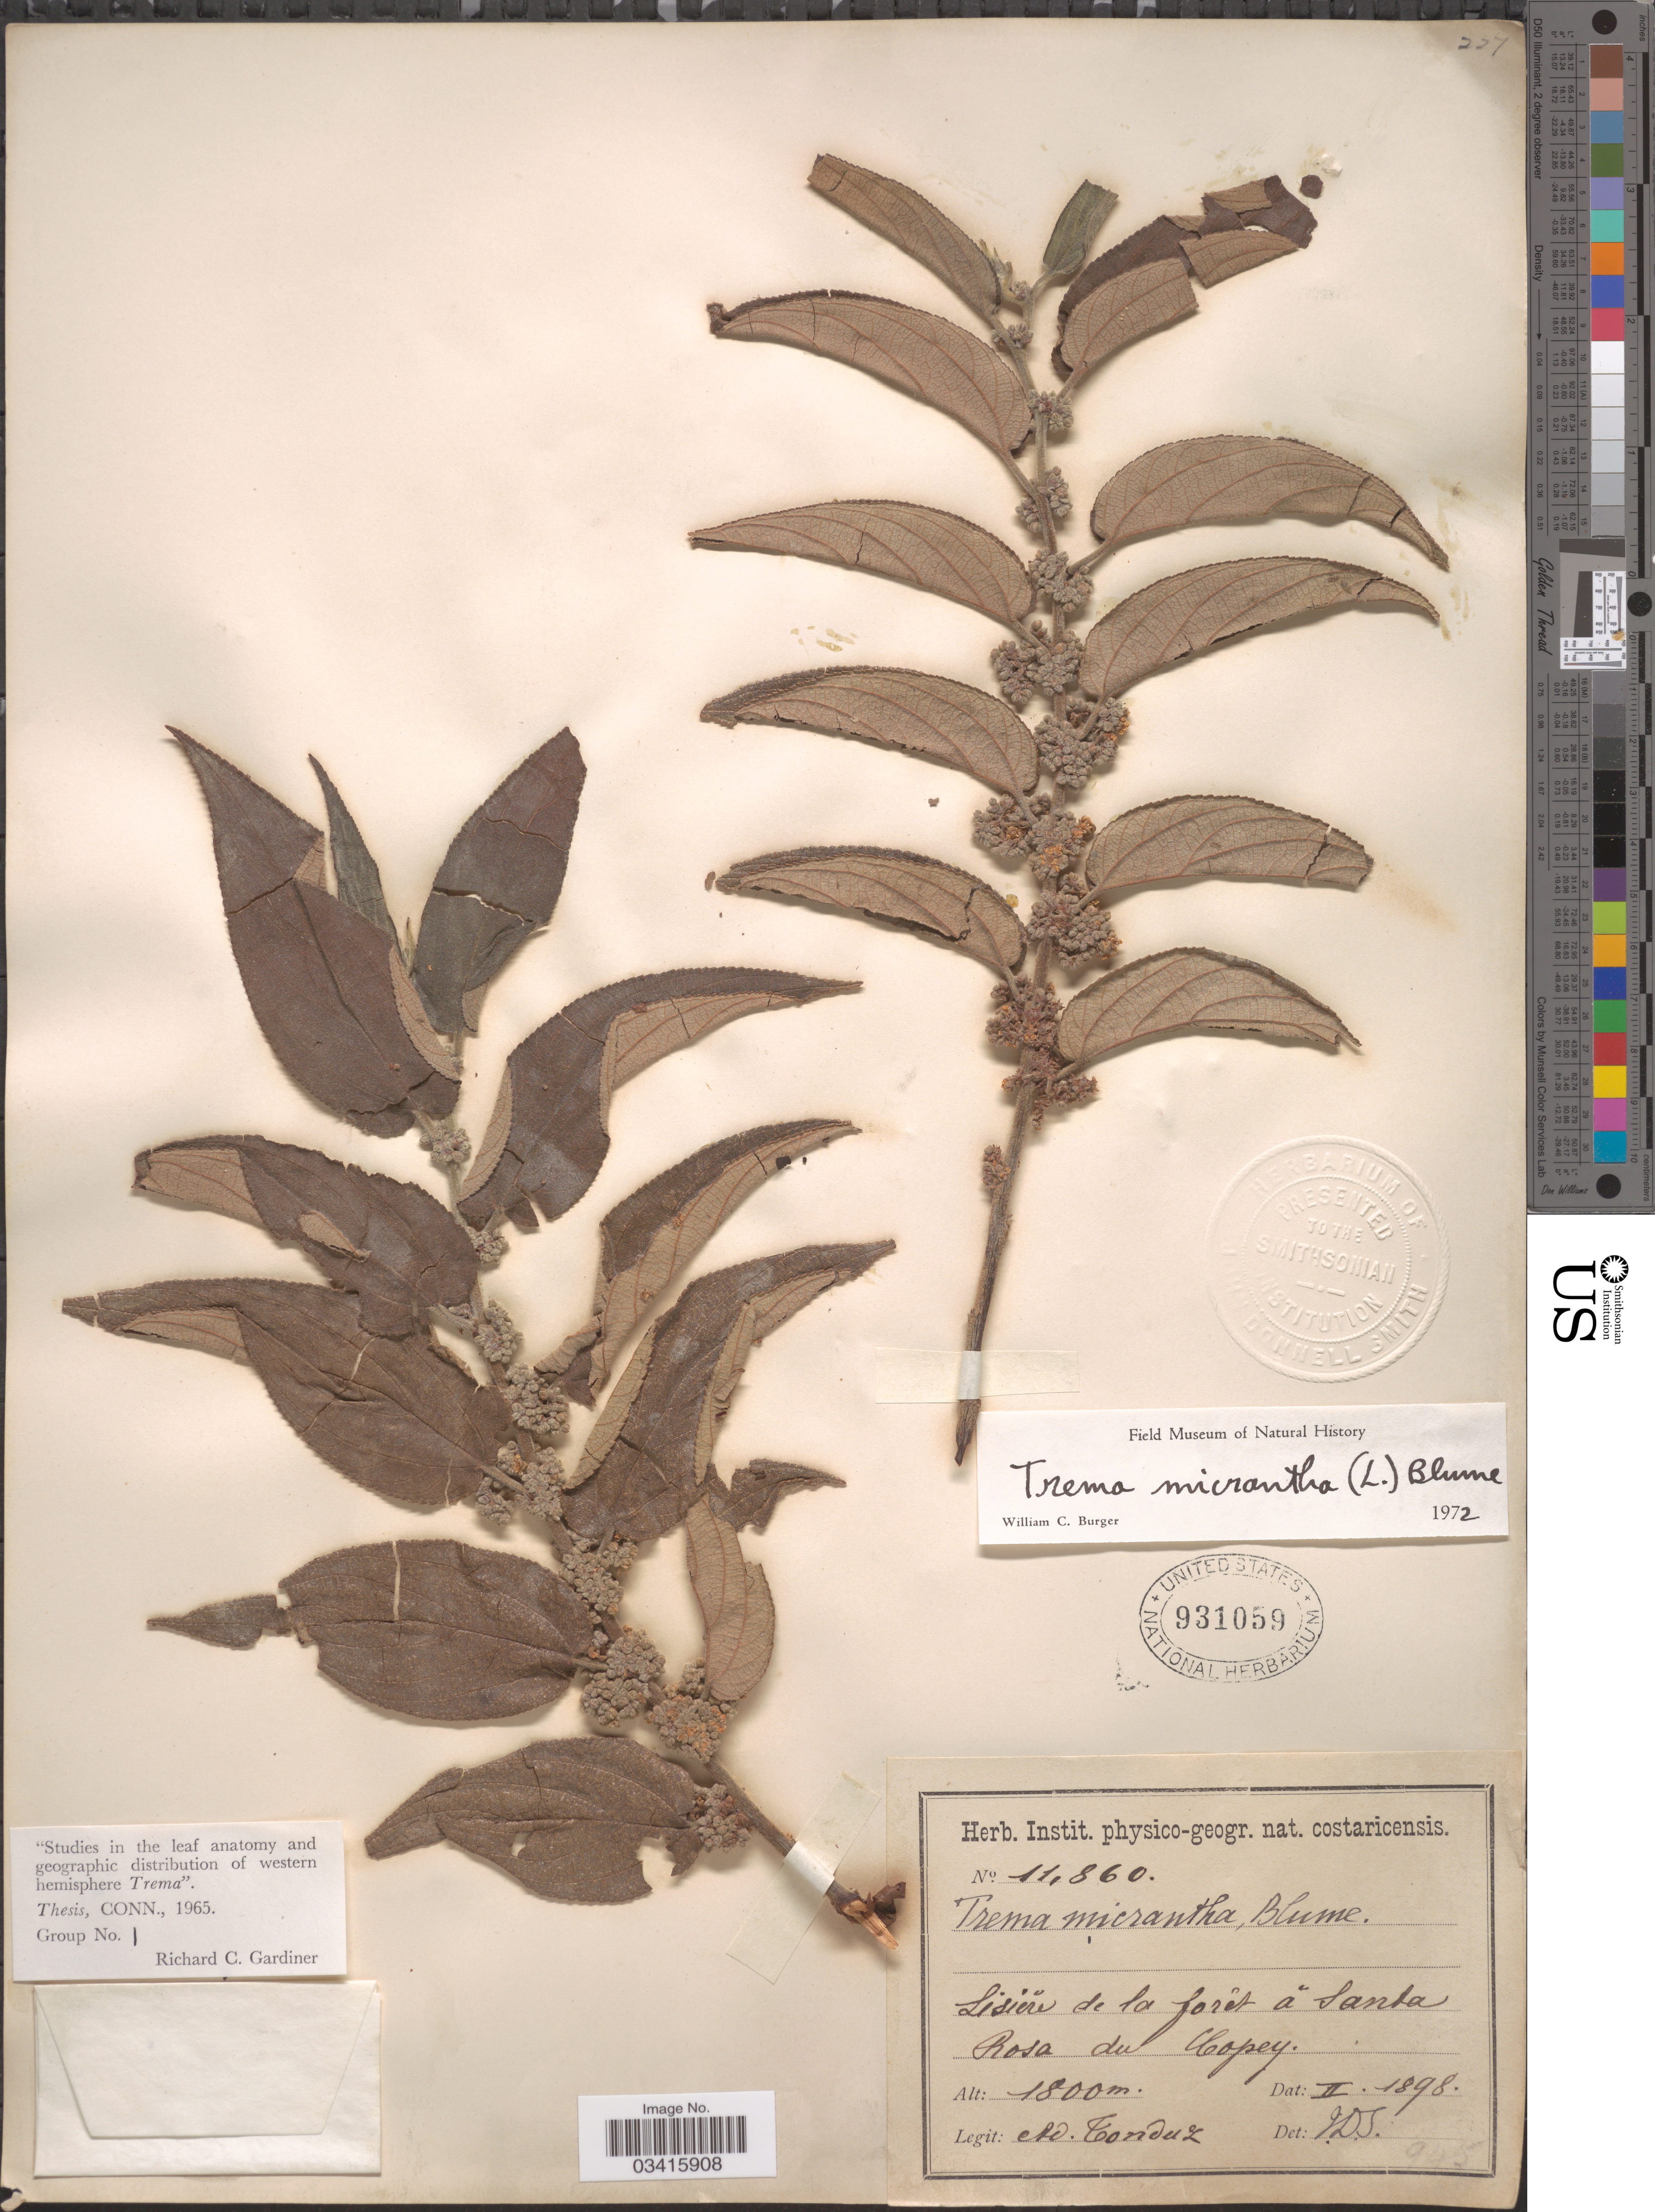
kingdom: Plantae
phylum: Tracheophyta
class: Magnoliopsida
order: Rosales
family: Cannabaceae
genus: Trema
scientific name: Trema micranthum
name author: (L.) Blume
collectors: A. Tonduz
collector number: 11860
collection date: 1898-02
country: Costa Rica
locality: Lisiére de la forêt á Santa Rosa du Copey.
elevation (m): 1800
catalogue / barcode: US 931059